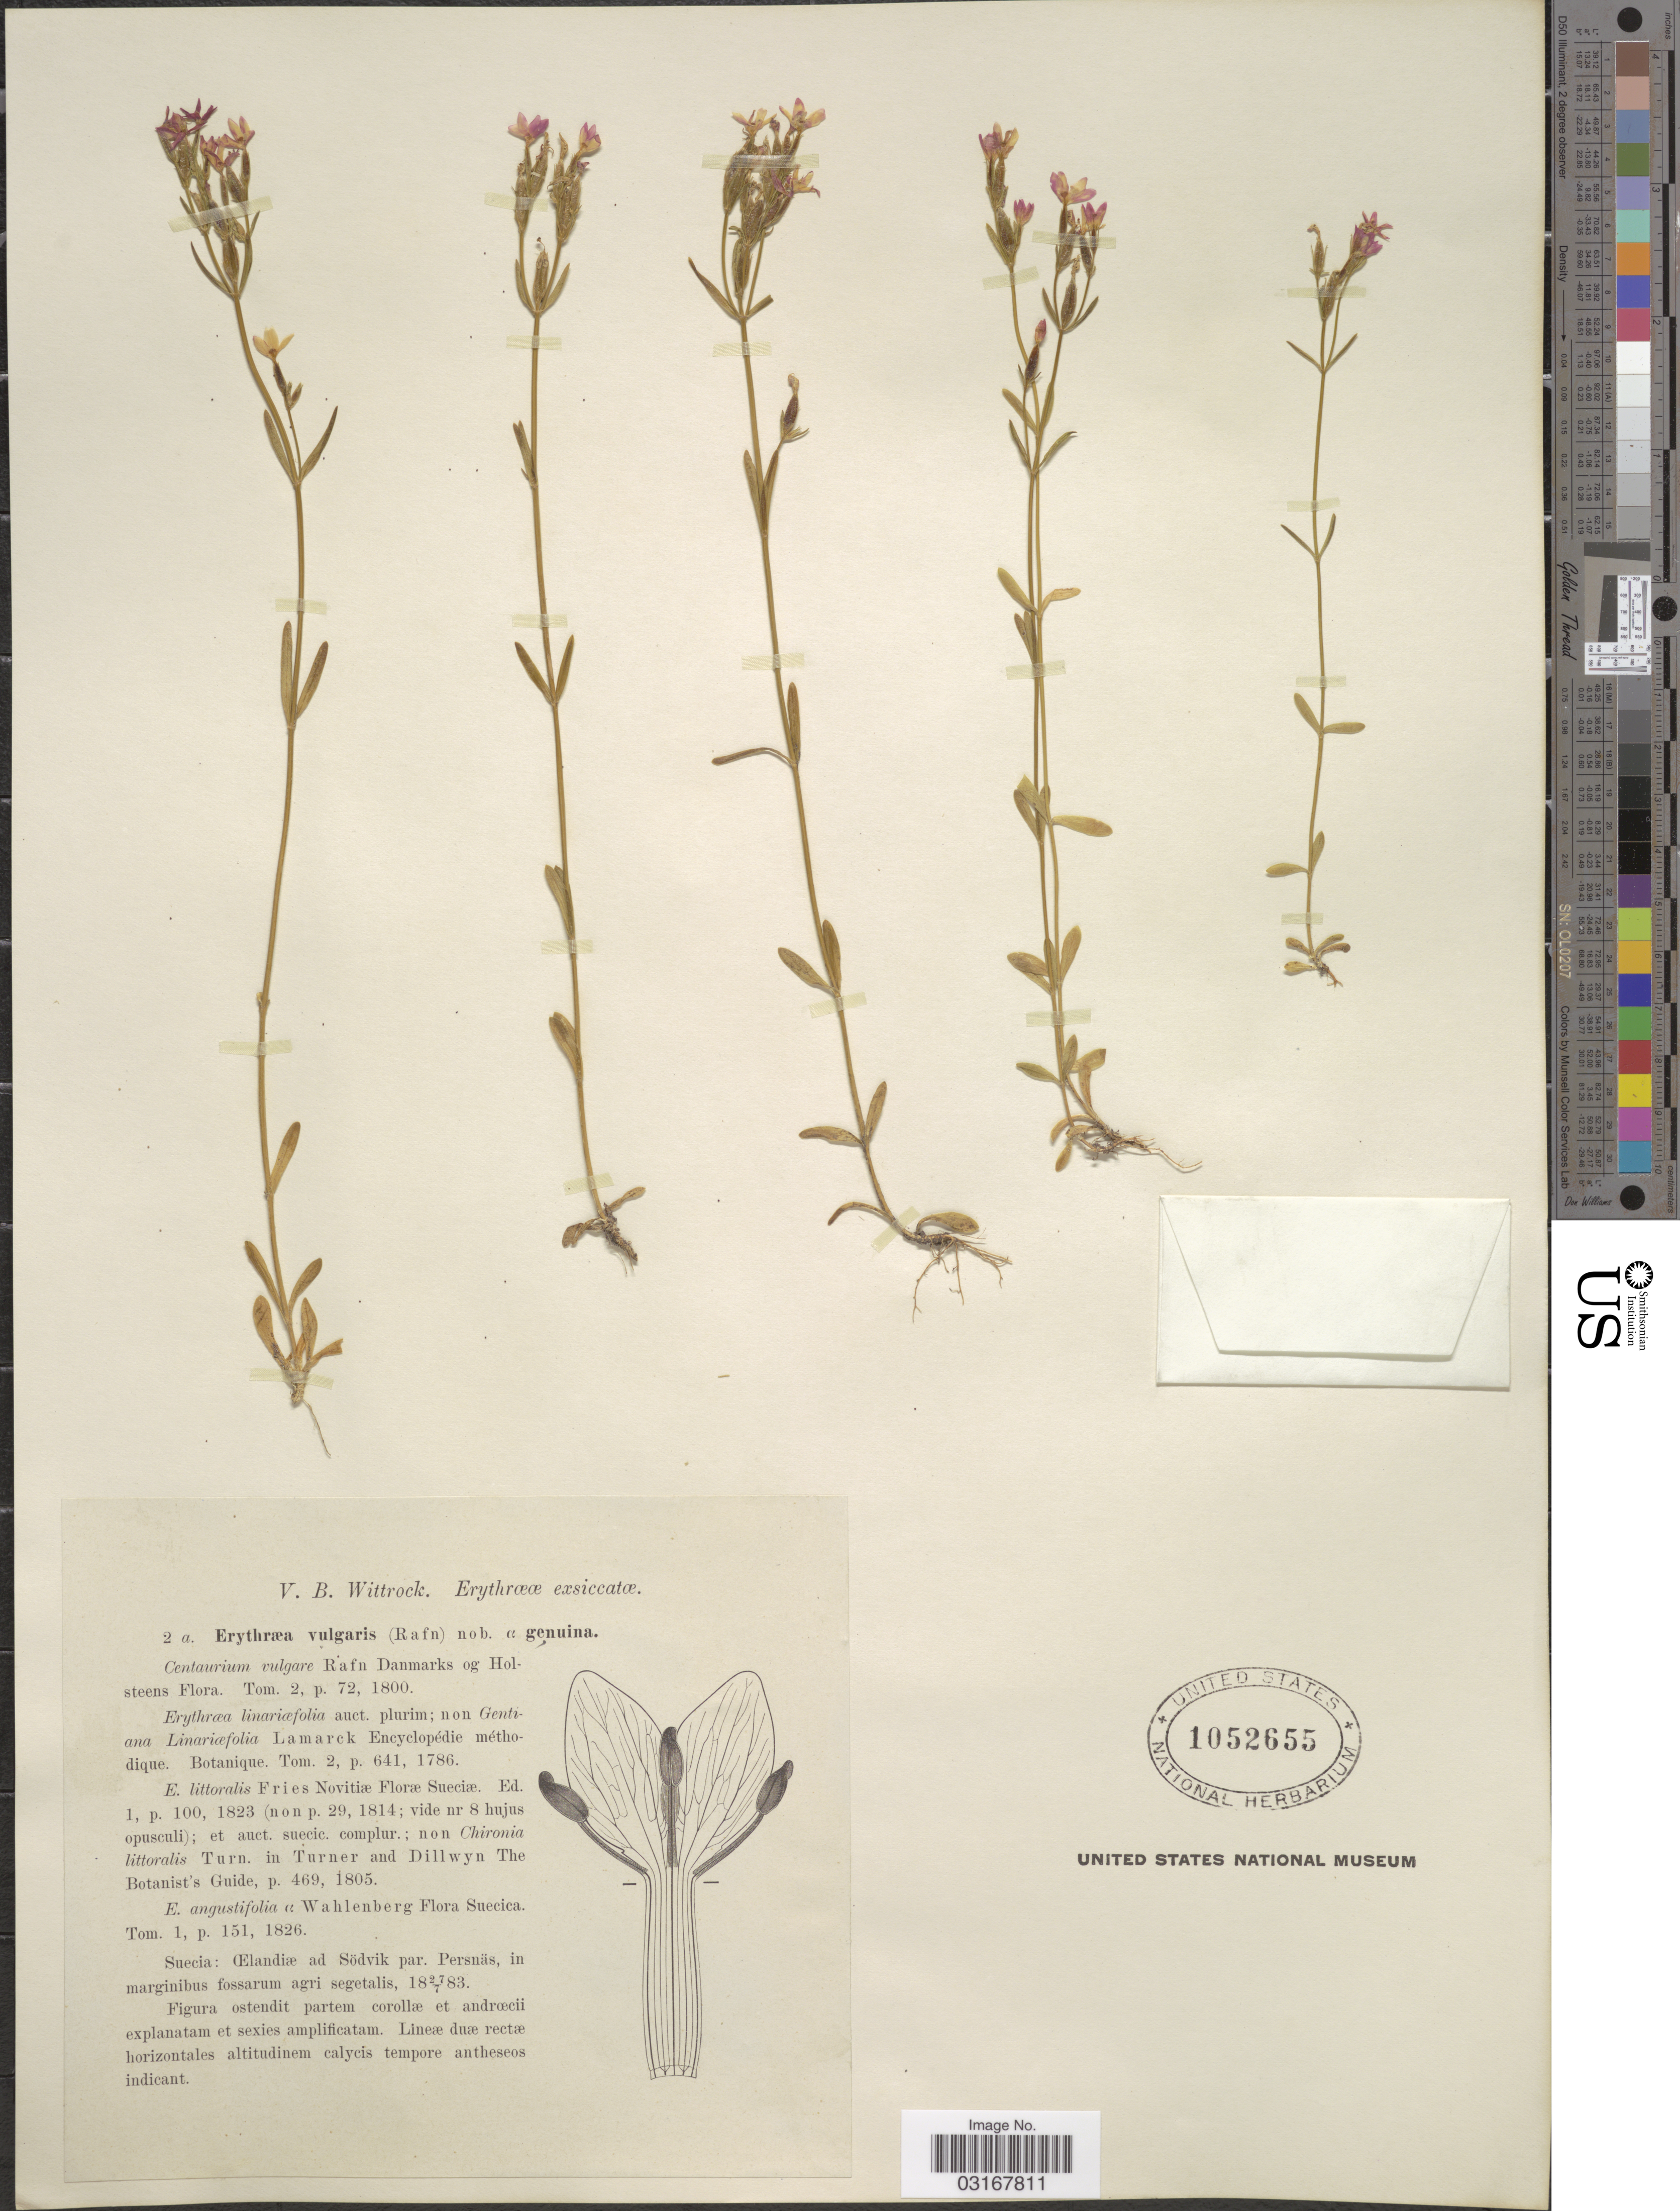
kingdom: Plantae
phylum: Tracheophyta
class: Magnoliopsida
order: Gentianales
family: Gentianaceae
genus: Centaurium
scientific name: Centaurium vulgaris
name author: Godr.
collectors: V. Wittrock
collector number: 2a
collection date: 1883-07-27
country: Sweden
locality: Suecia: (Elandiæ ad Södvik par. Persnäs, in marginibus fossarum agri segetalis.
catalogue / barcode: US 1052655